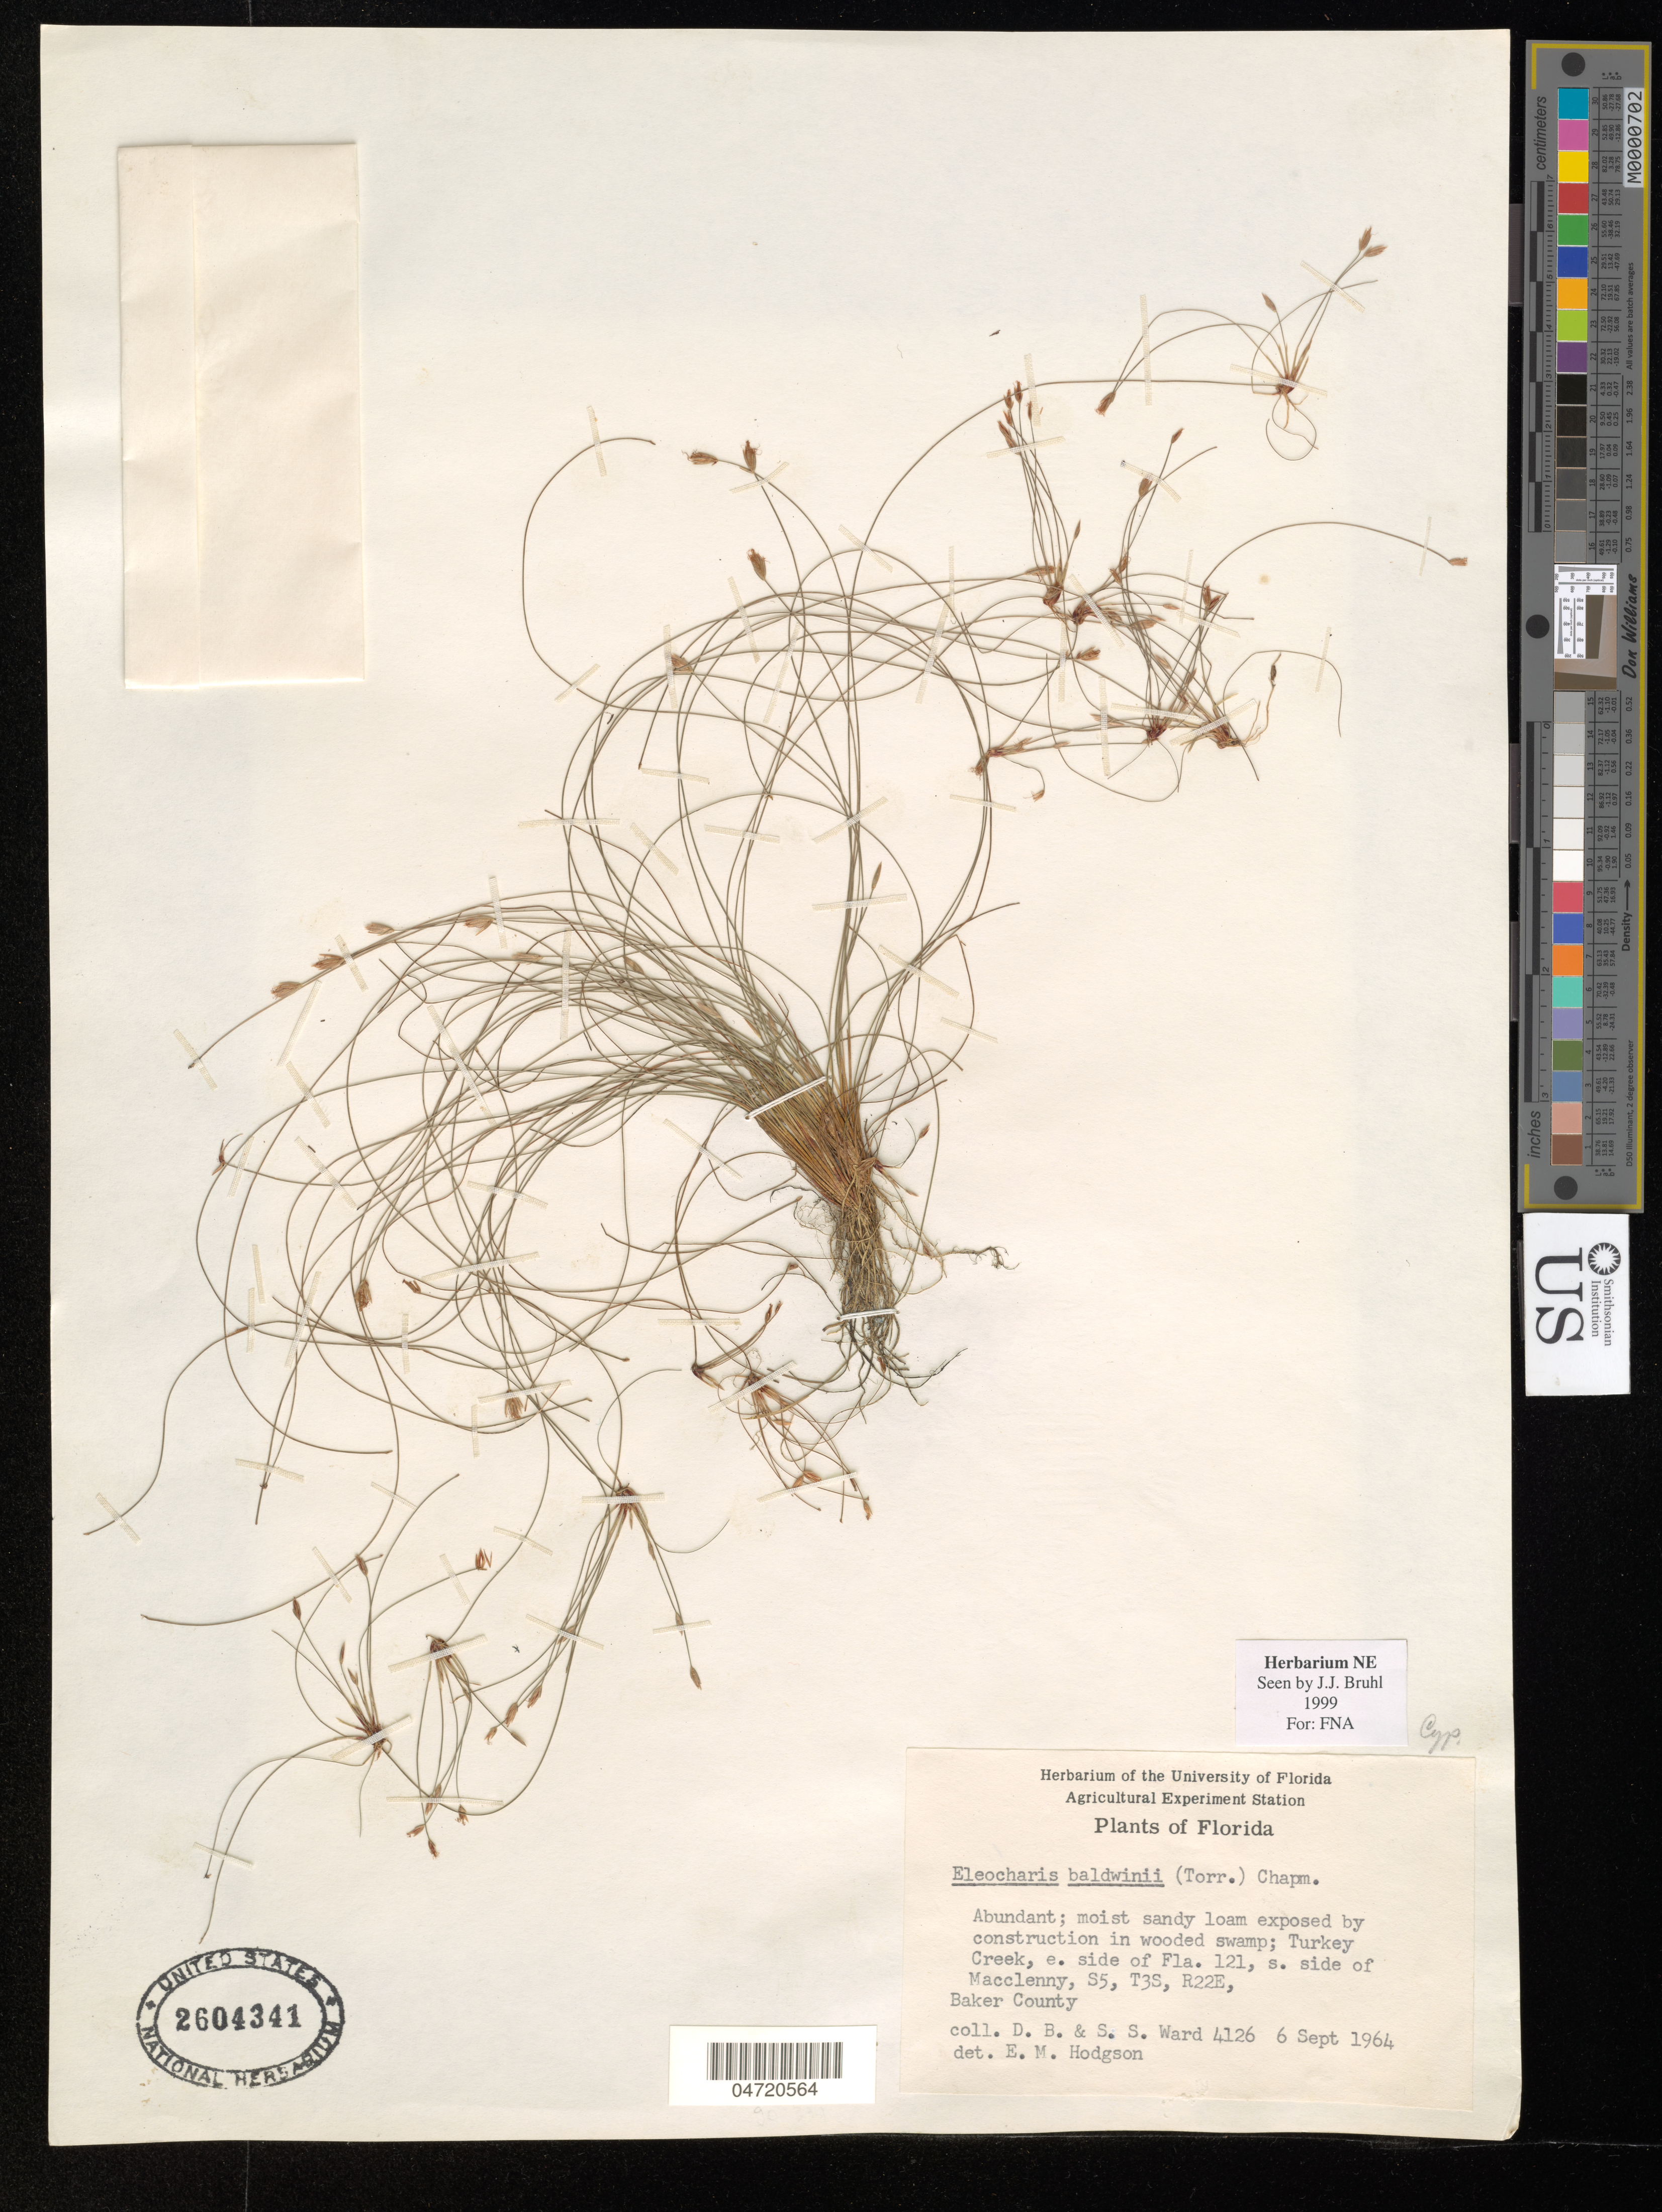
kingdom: Plantae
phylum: Tracheophyta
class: Liliopsida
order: Poales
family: Cyperaceae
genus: Eleocharis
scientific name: Eleocharis baldwinii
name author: (Torr.) Chapm.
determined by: Bruhl, J. J., (NE), University of New England (AUSTRALIA)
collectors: D. B. Ward & S. S. Ward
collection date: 1964-09-06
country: United States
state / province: Florida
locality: Moist sandy edge of low swamp, Turkey Creek bottom, E side of Fla. 121, S side of Macclenny, S5, T3S, R22E, Baker County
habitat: Moist sandy loam exposed by construction in wooded swamp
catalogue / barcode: US 2604341